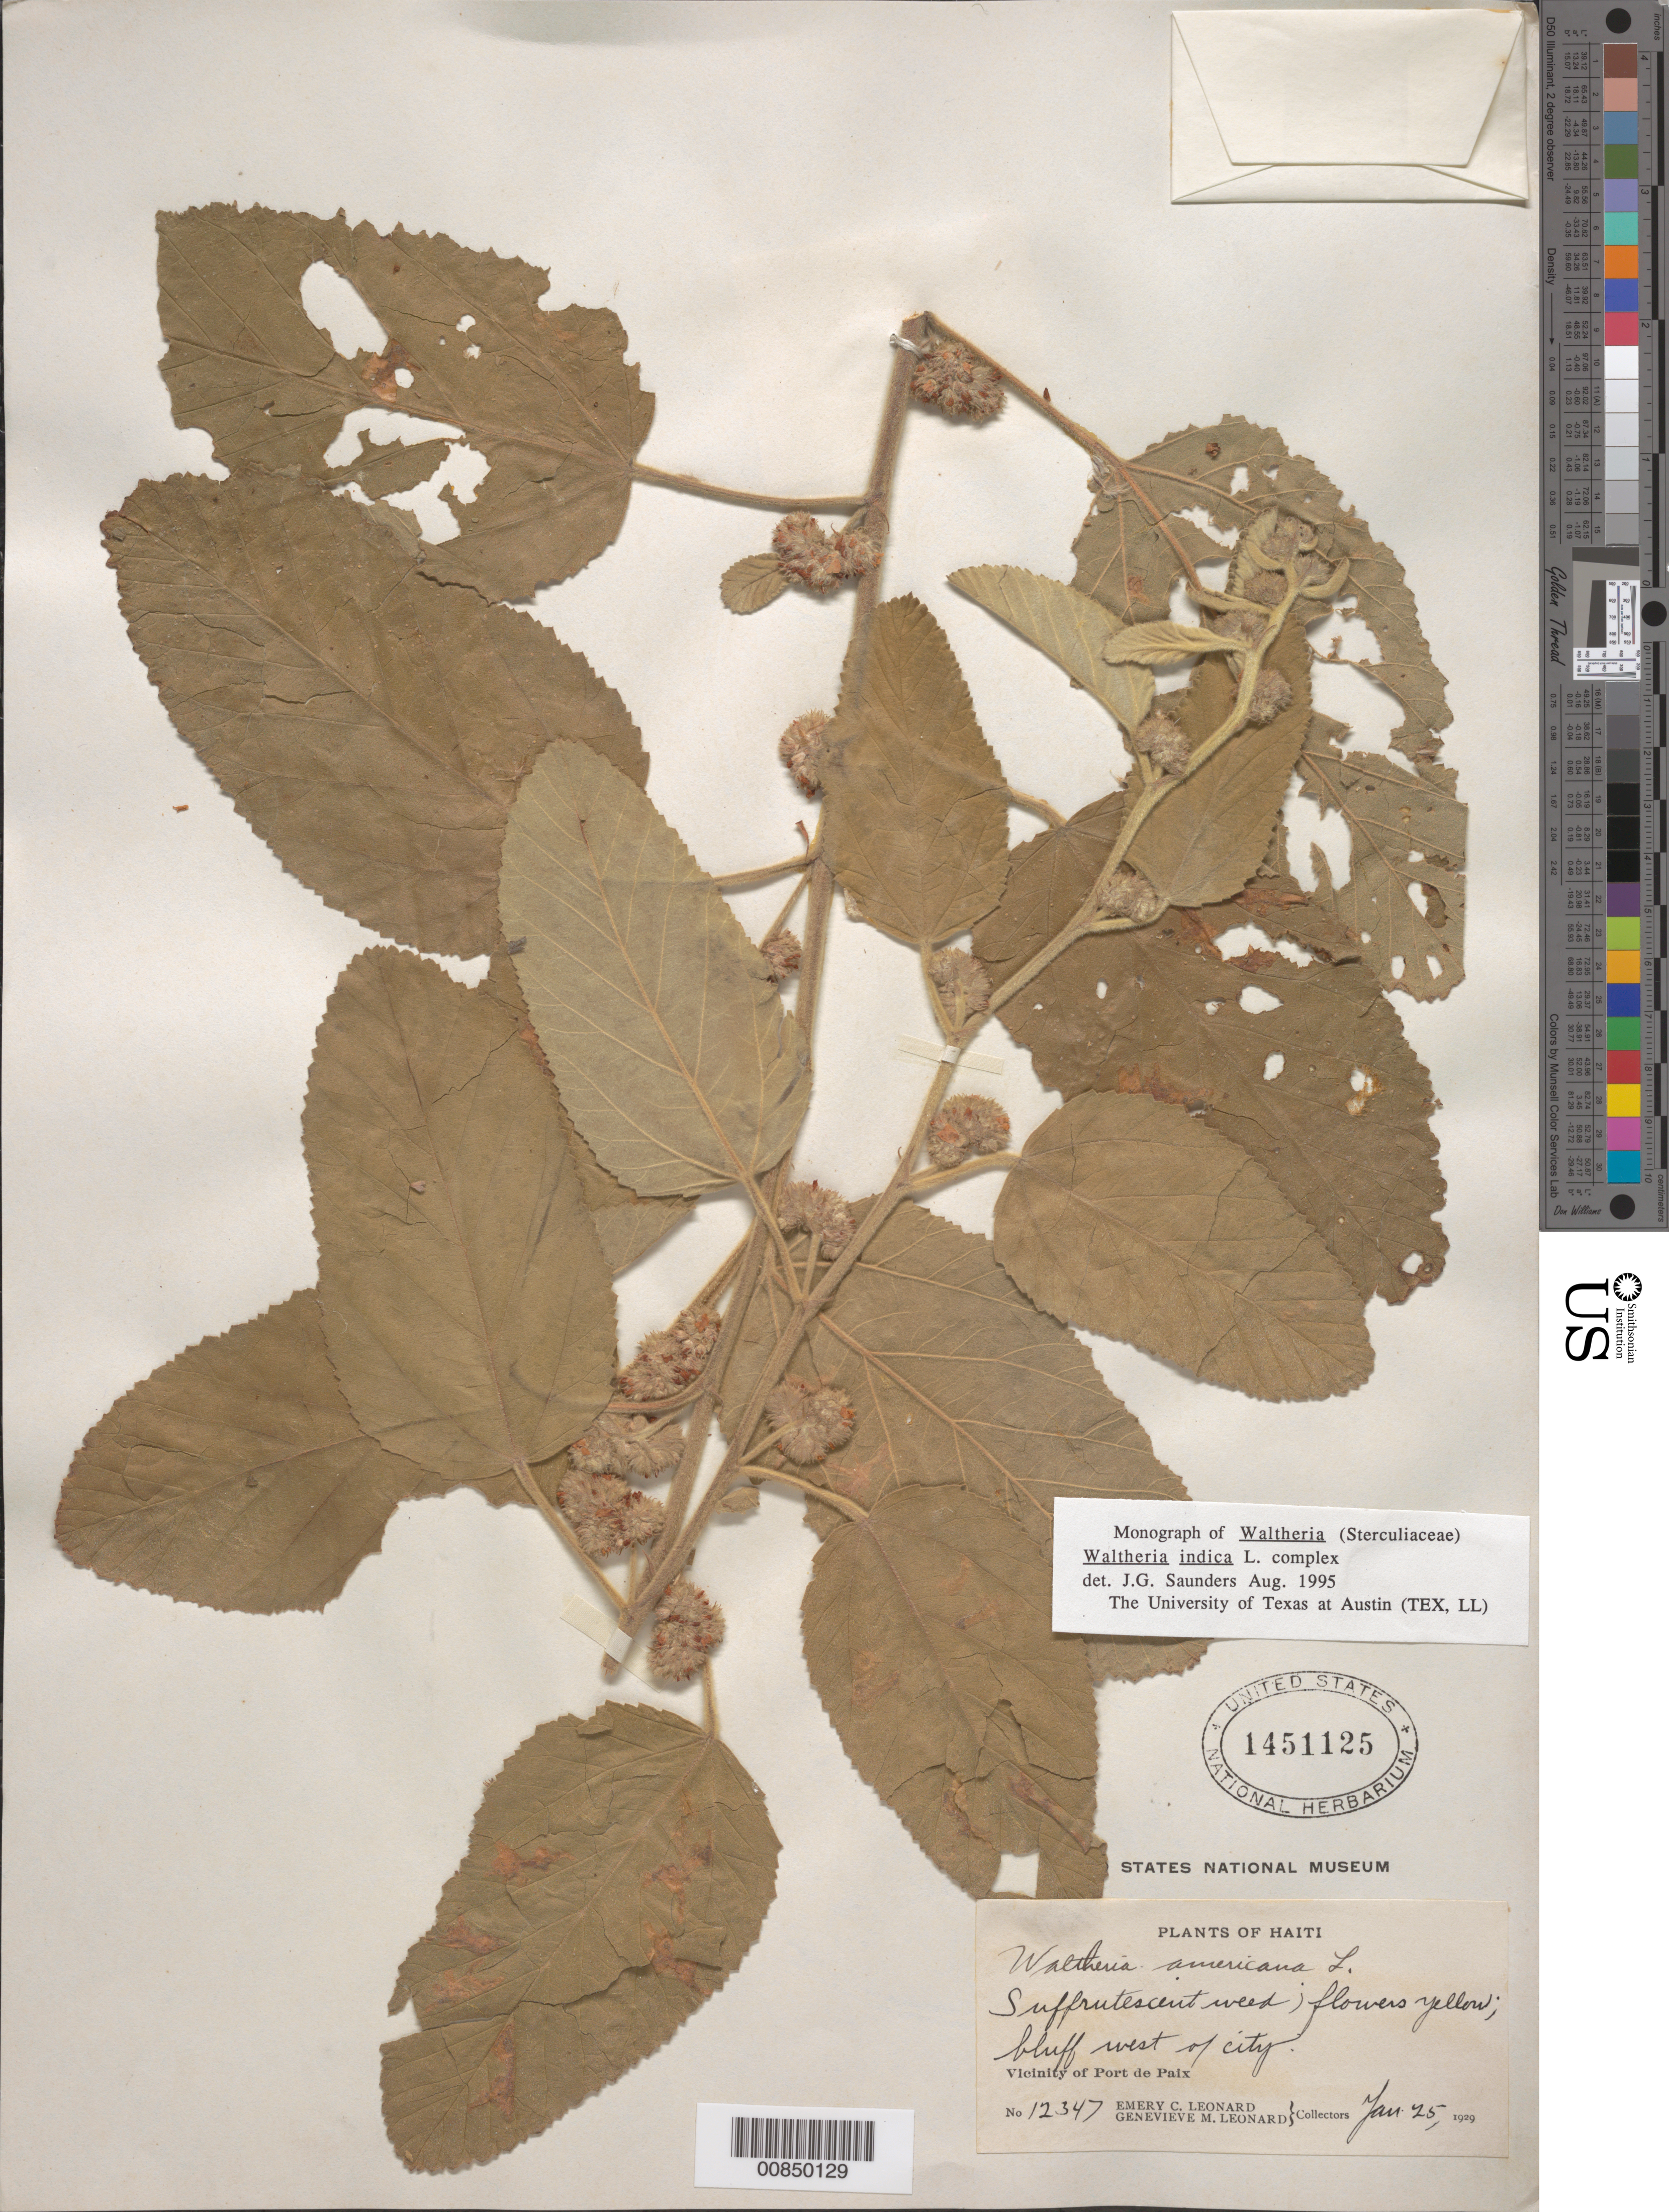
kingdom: Plantae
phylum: Tracheophyta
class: Magnoliopsida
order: Malvales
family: Malvaceae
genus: Waltheria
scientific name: Waltheria indica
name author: L.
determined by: Saunders, J. G.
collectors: E. C. Leonard & G. M. Leonard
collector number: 12347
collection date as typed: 25 Jan 1929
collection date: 1929-01-25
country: Haiti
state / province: Nord-Ouest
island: Hispaniola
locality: Vicinity of Port de Paix, W of city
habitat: Bluff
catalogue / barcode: US 1451125